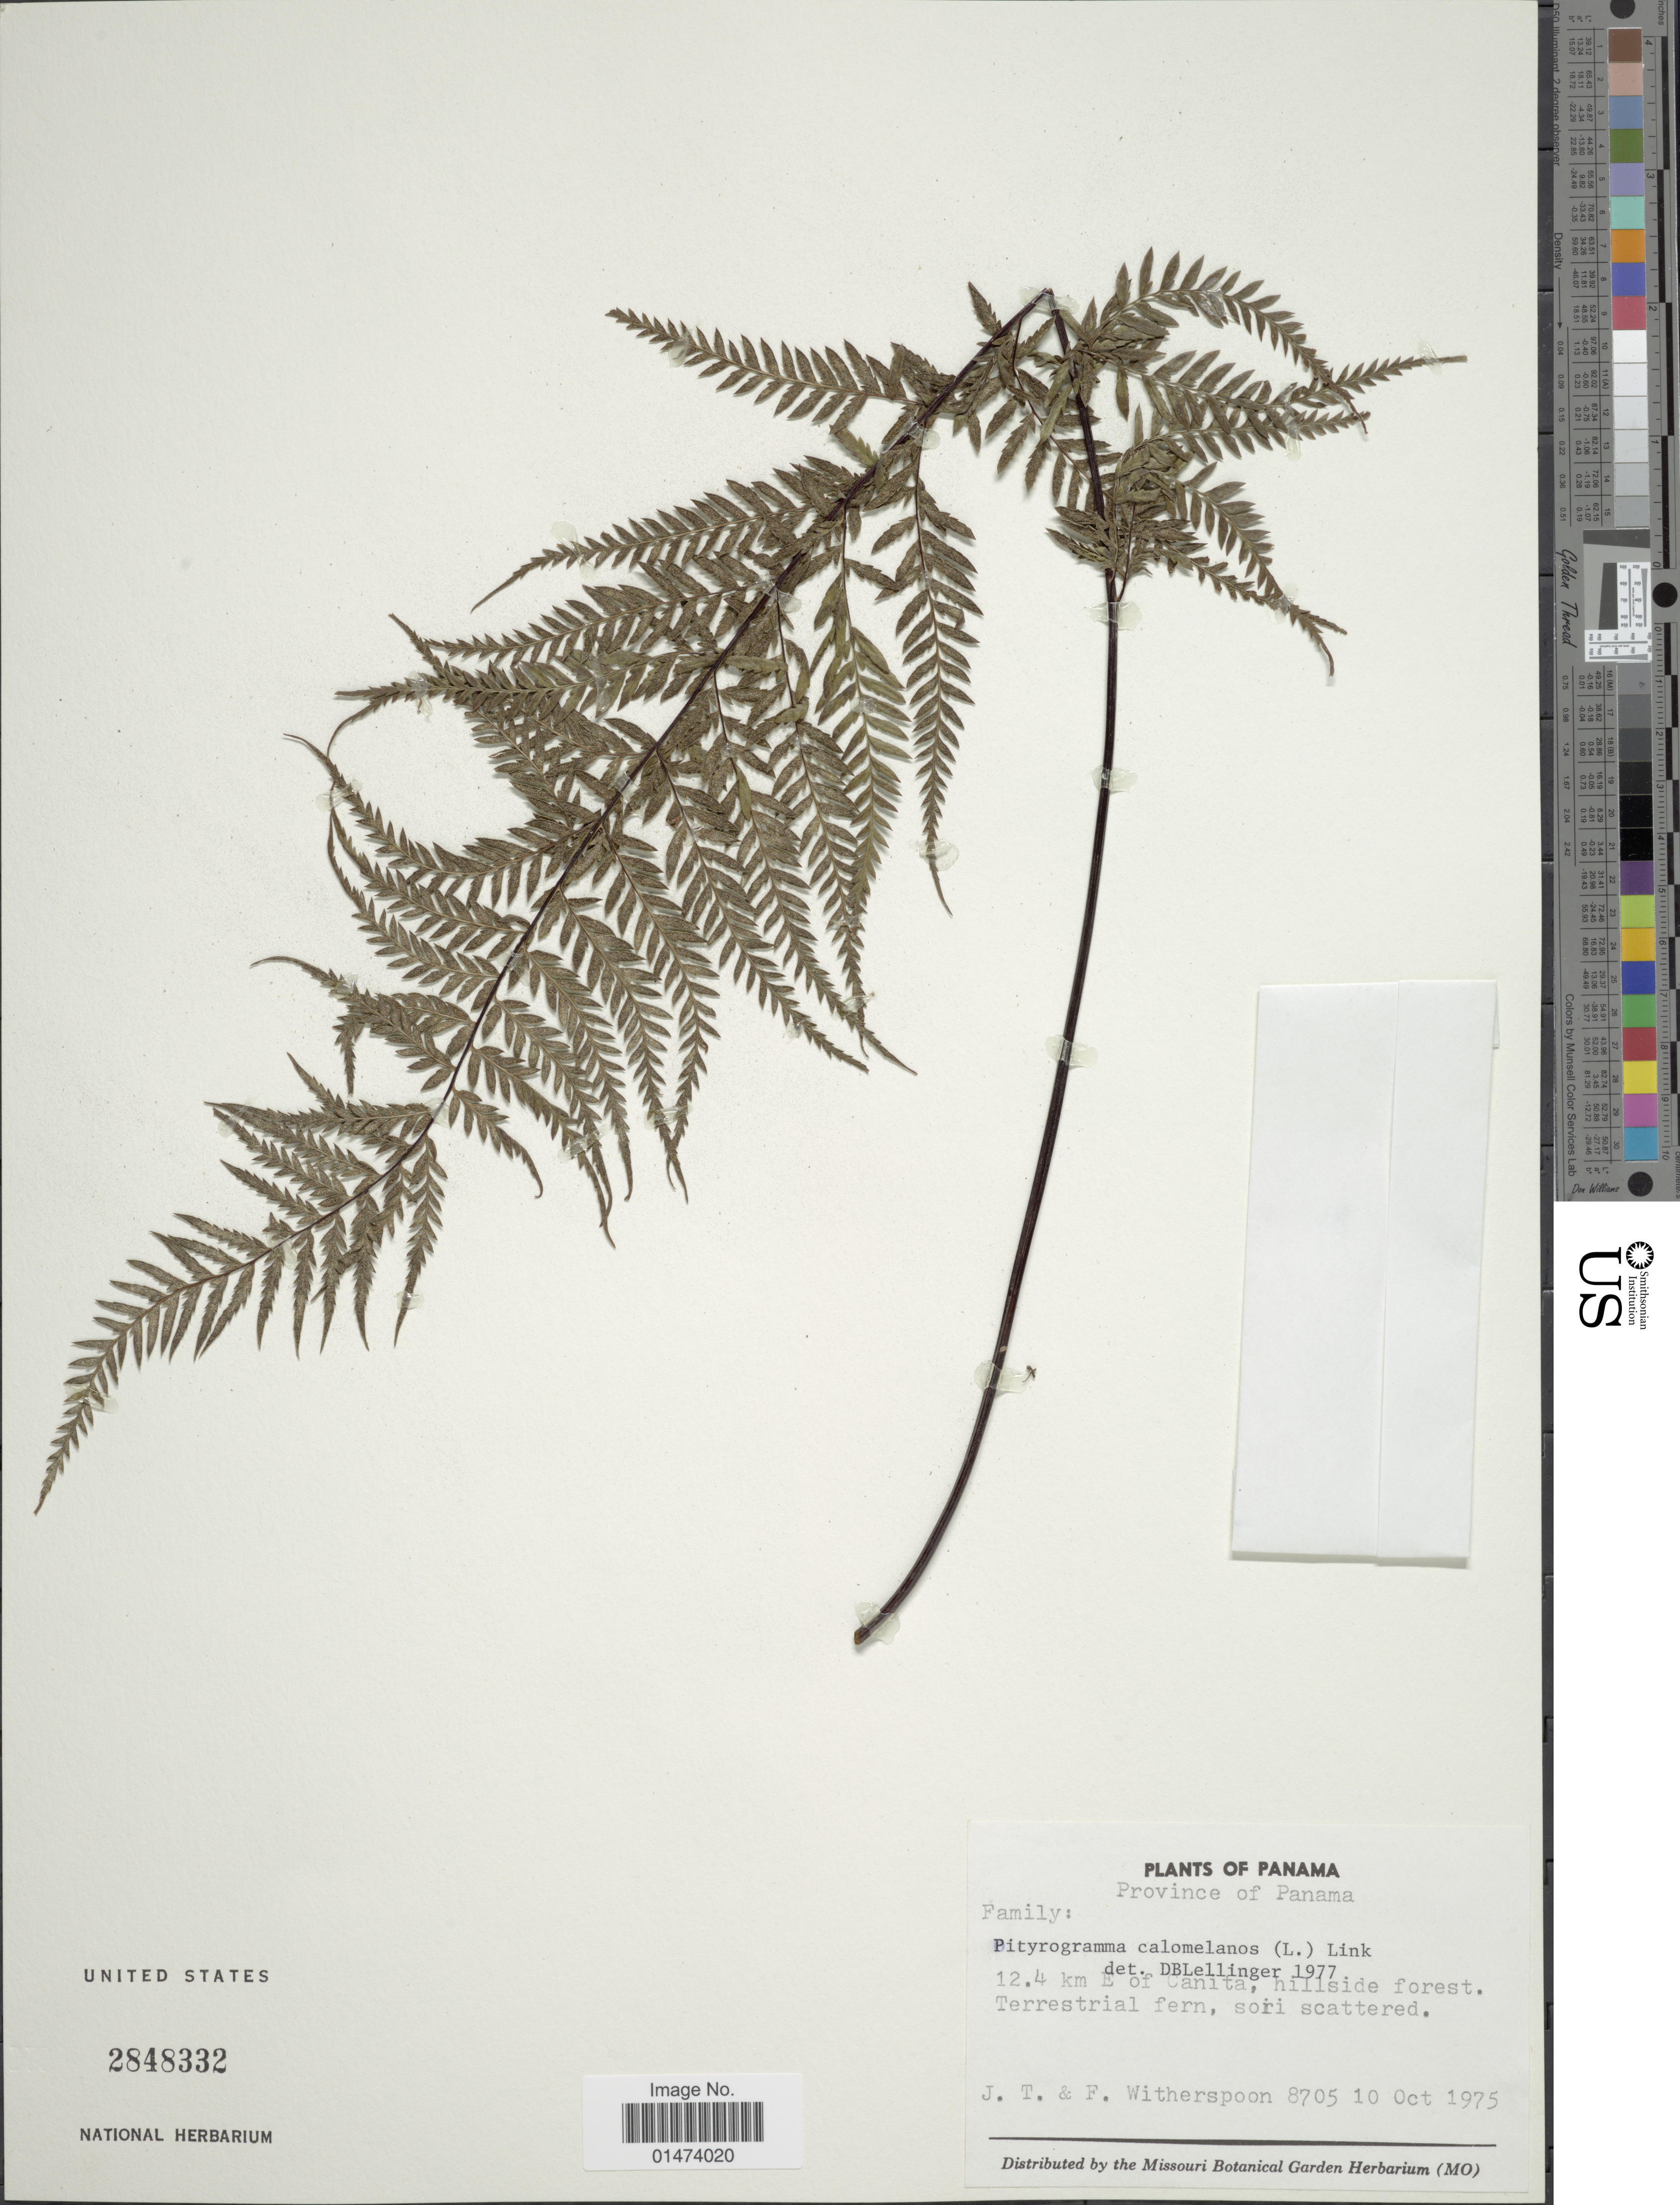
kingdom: Plantae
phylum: Tracheophyta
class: Polypodiopsida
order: Polypodiales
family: Pteridaceae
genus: Pityrogramma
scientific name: Pityrogramma calomelanos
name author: (L.) Link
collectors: J. Witherspoon & F. Witherspoon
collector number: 8705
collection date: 1975-10-10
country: Panama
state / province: Panamá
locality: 12.4 km E of Canita, hillside forest. Terrestrial fern, sori scattered.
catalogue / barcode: US 2848332